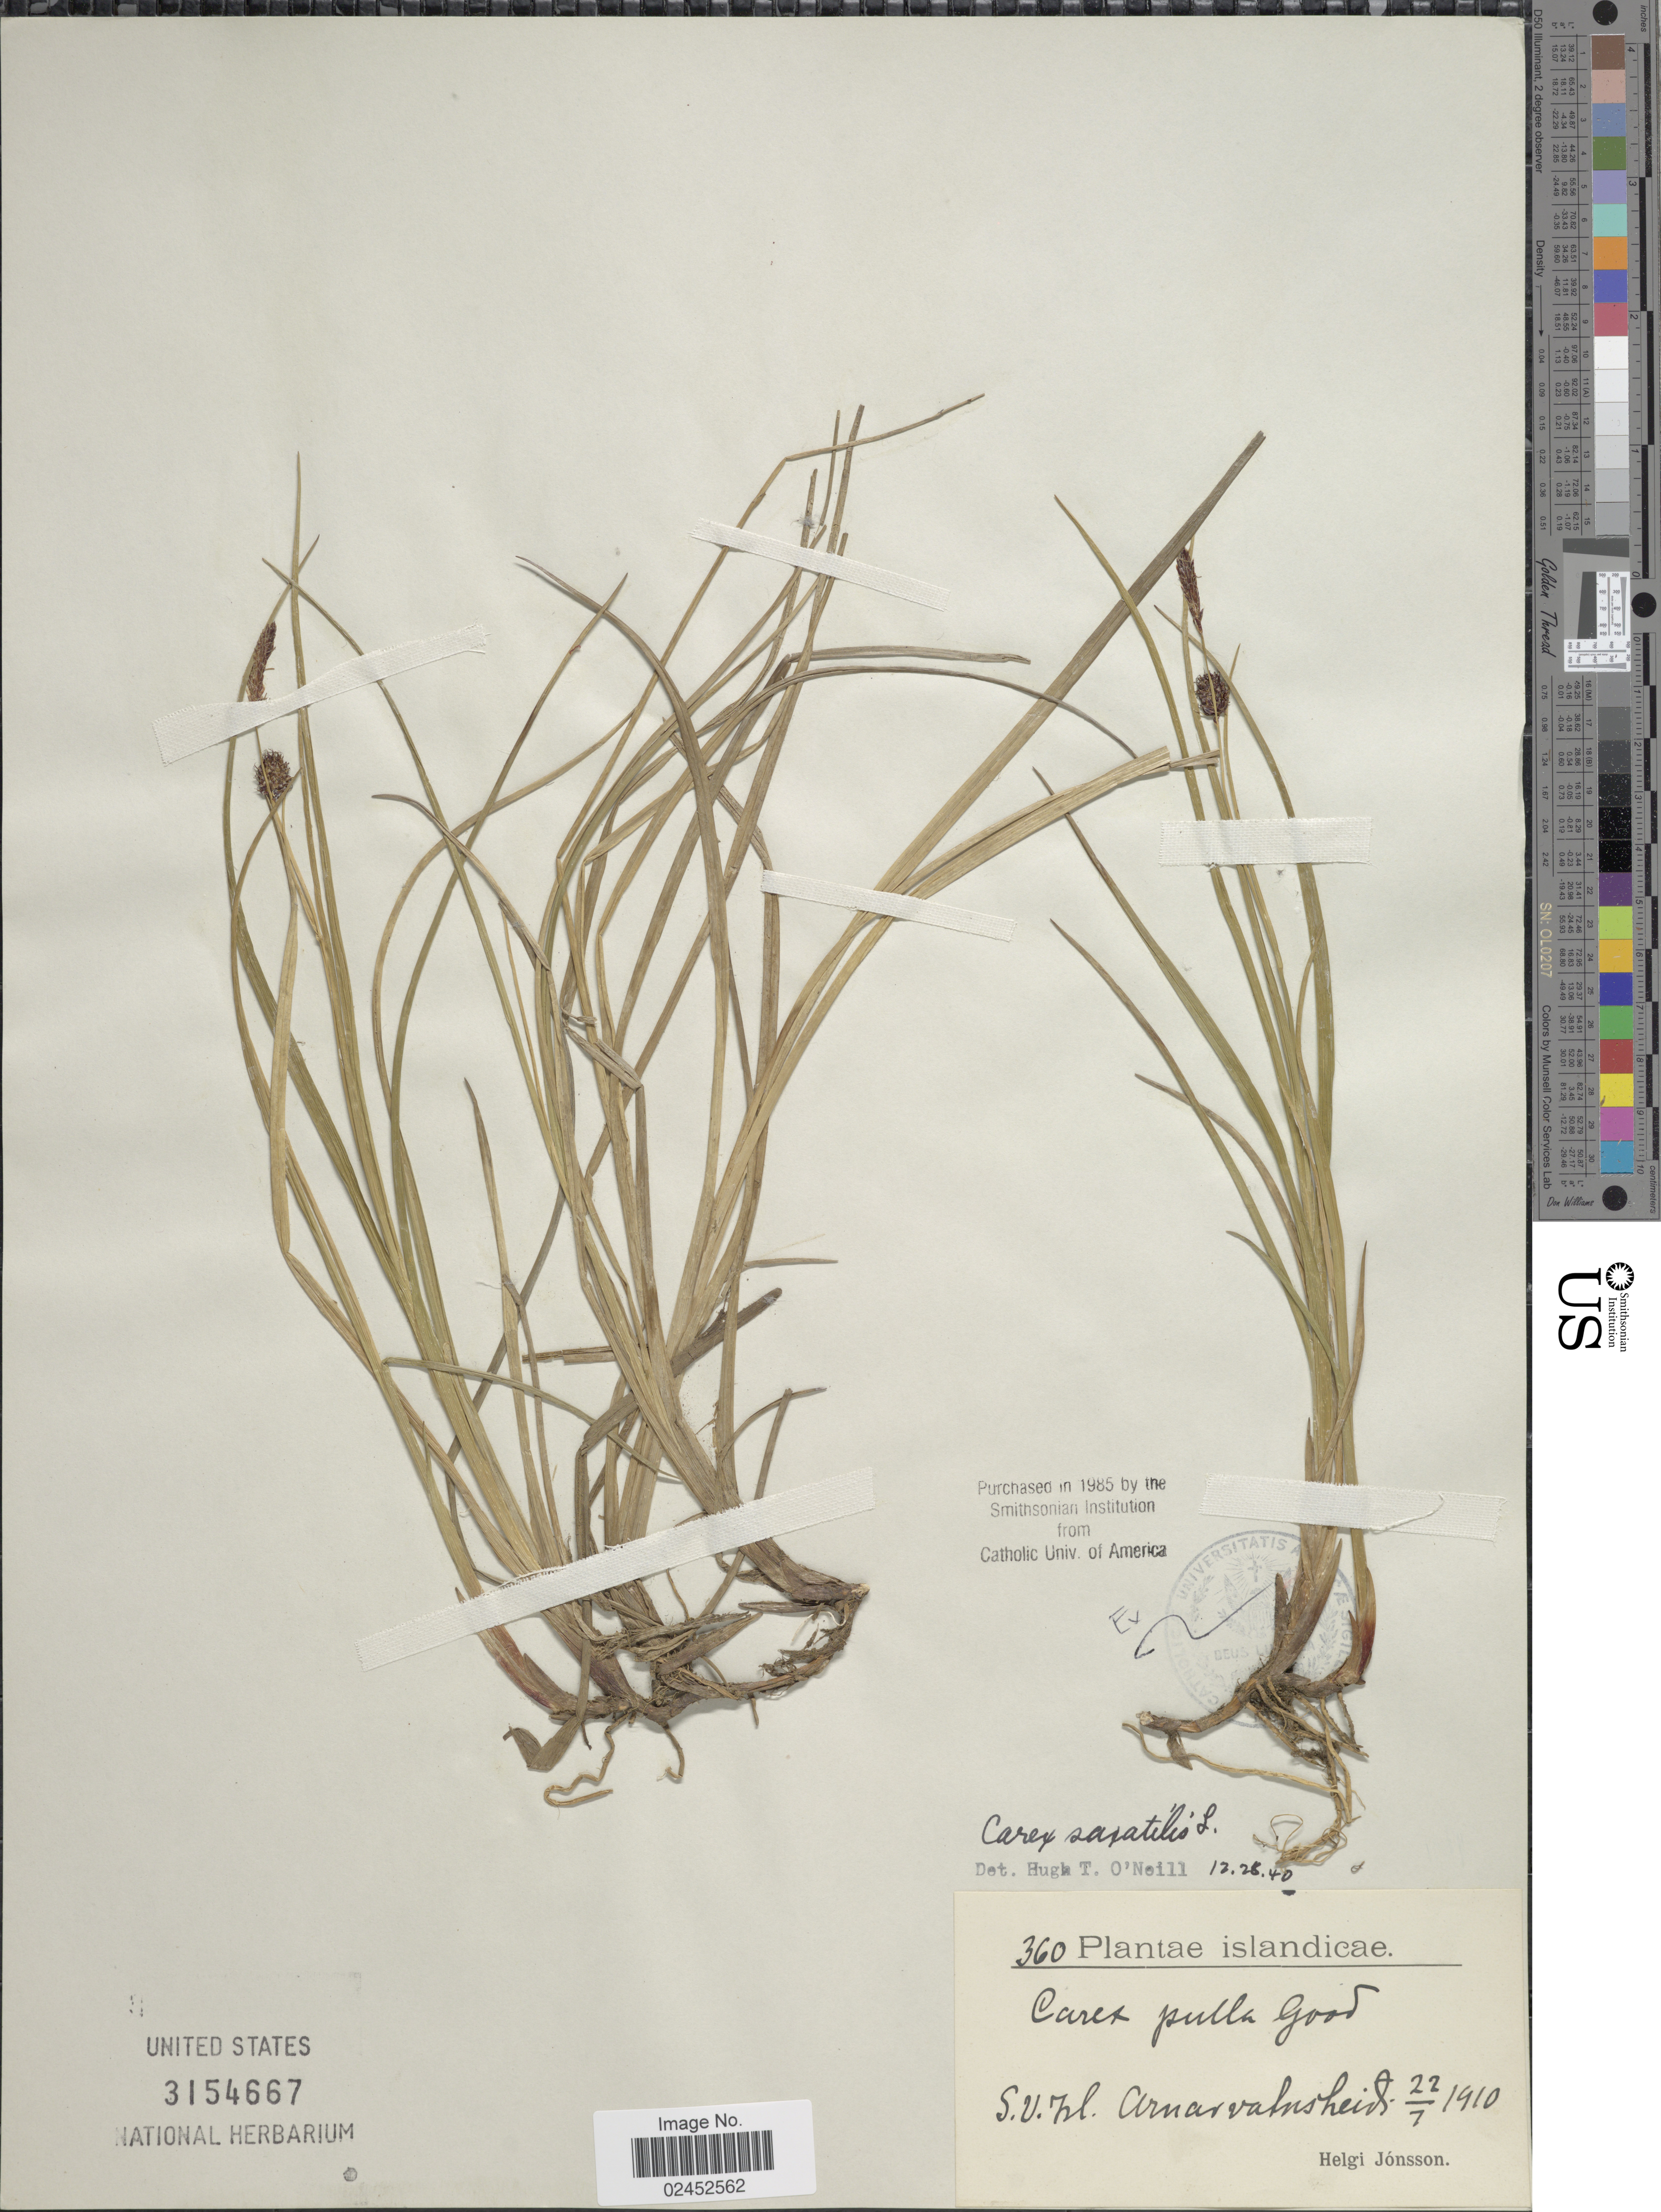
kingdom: Plantae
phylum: Tracheophyta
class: Liliopsida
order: Poales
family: Cyperaceae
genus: Carex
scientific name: Carex saxatilis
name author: L.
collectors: H. Jónsson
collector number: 360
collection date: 1910-07-22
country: Iceland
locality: Islandicae, S.V. Isl. Arnarvatnsheid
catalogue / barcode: US 3154667